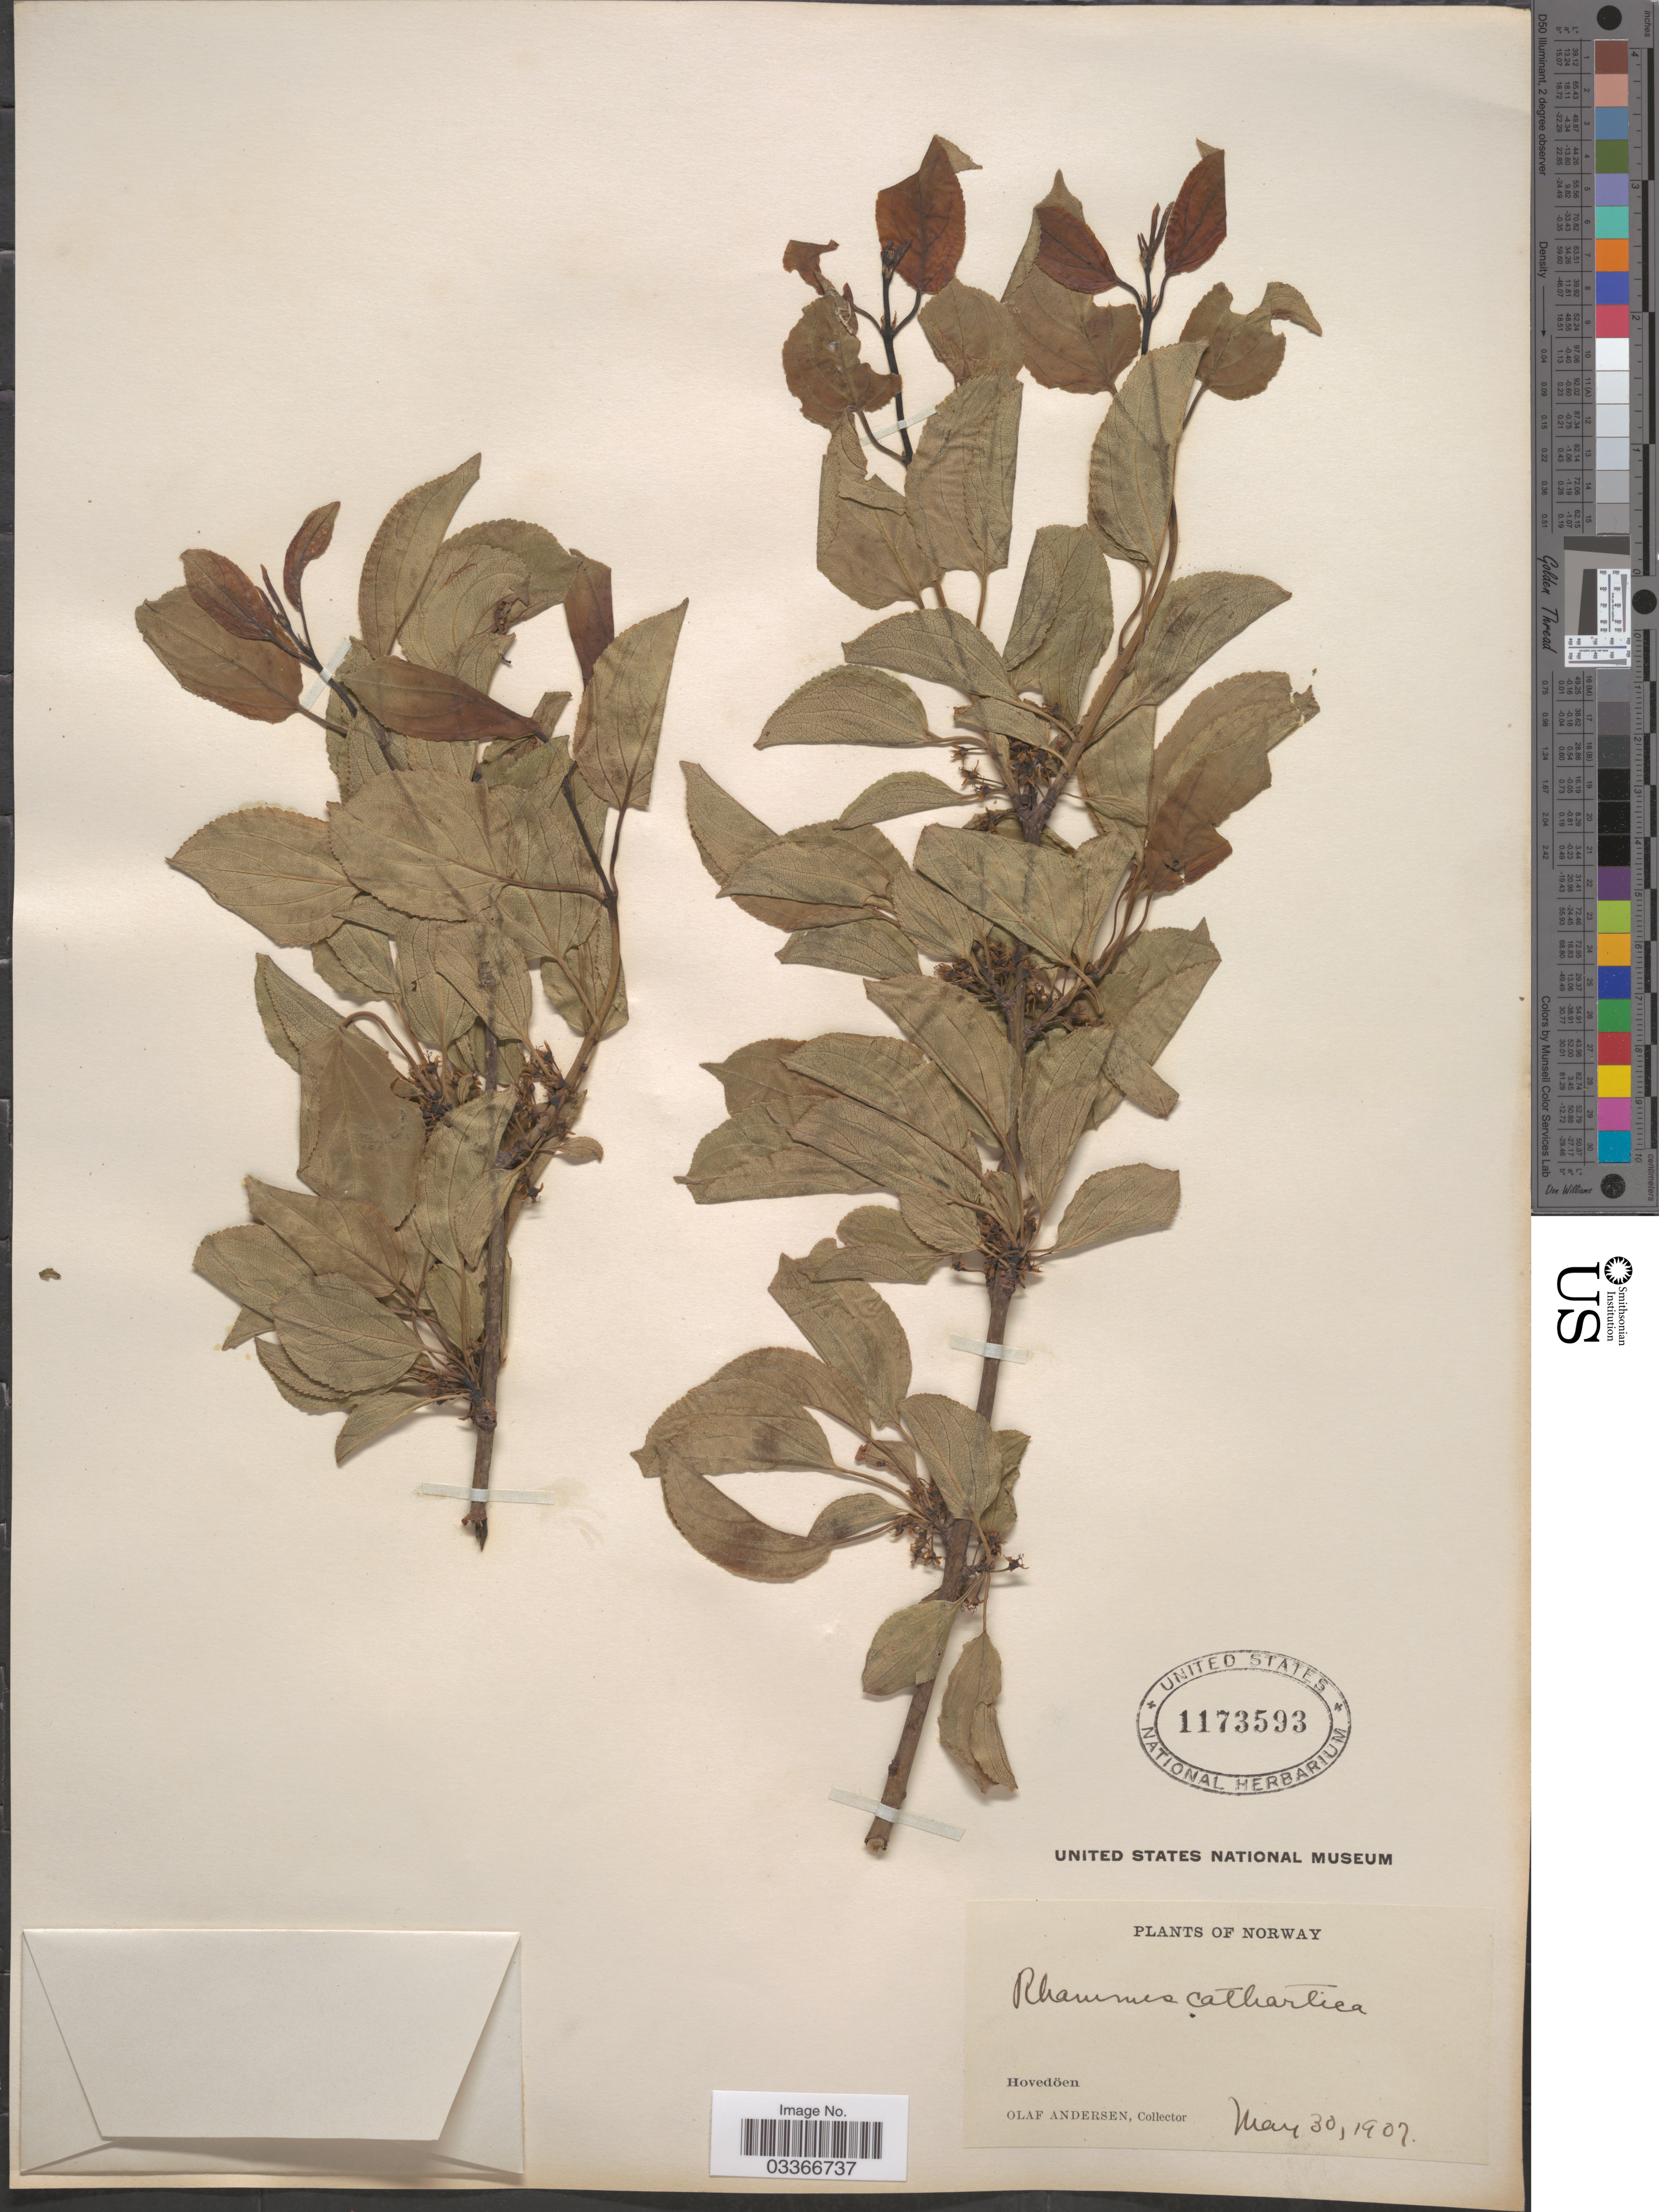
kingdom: Plantae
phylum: Tracheophyta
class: Magnoliopsida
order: Rosales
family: Rhamnaceae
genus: Rhamnus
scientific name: Rhamnus cathartica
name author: L.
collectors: O. Anderson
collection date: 1907-05-30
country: Norway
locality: Hovedöen.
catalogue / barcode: US 1173593